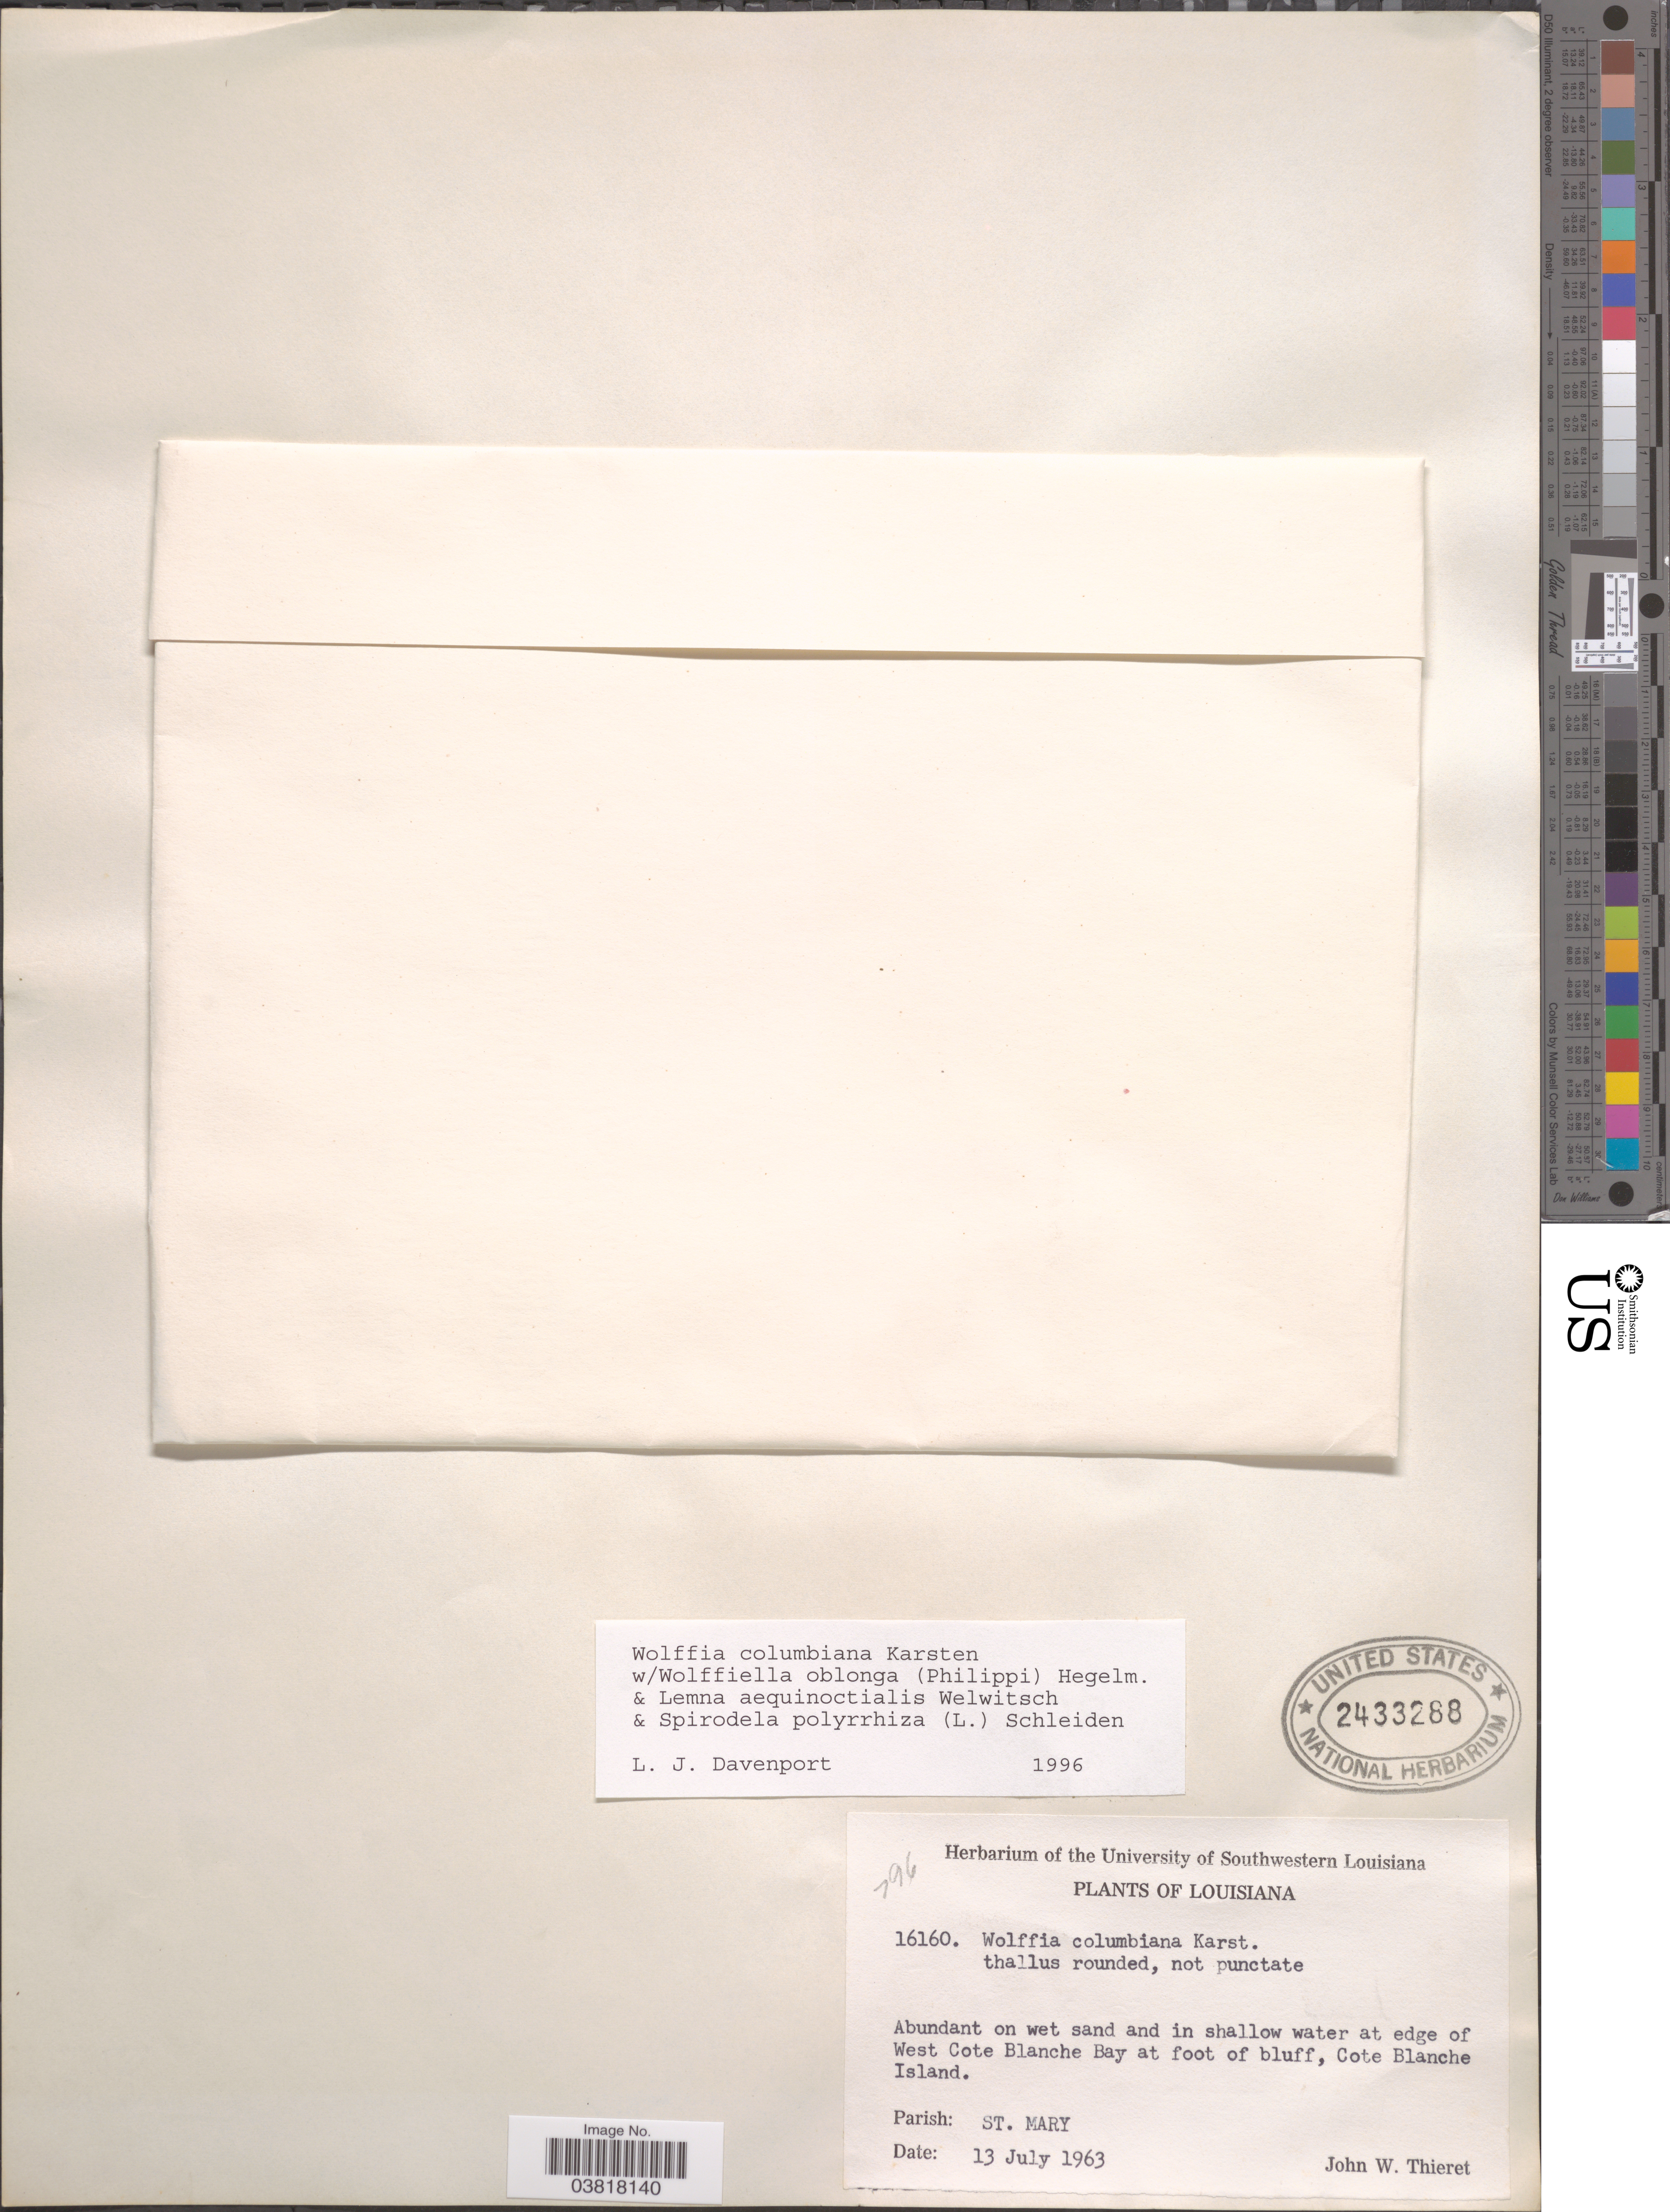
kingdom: Plantae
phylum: Tracheophyta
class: Liliopsida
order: Alismatales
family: Araceae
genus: Wolffia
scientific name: Wolffia columbiana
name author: H. Karst.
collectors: J. W. Thieret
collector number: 16160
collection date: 1963-07-13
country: United States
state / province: Louisiana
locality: At edge of West Cote Blanche Bay at foot of bluff, Cote Blanche Island. Parish: St. Mary.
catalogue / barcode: US 2433288